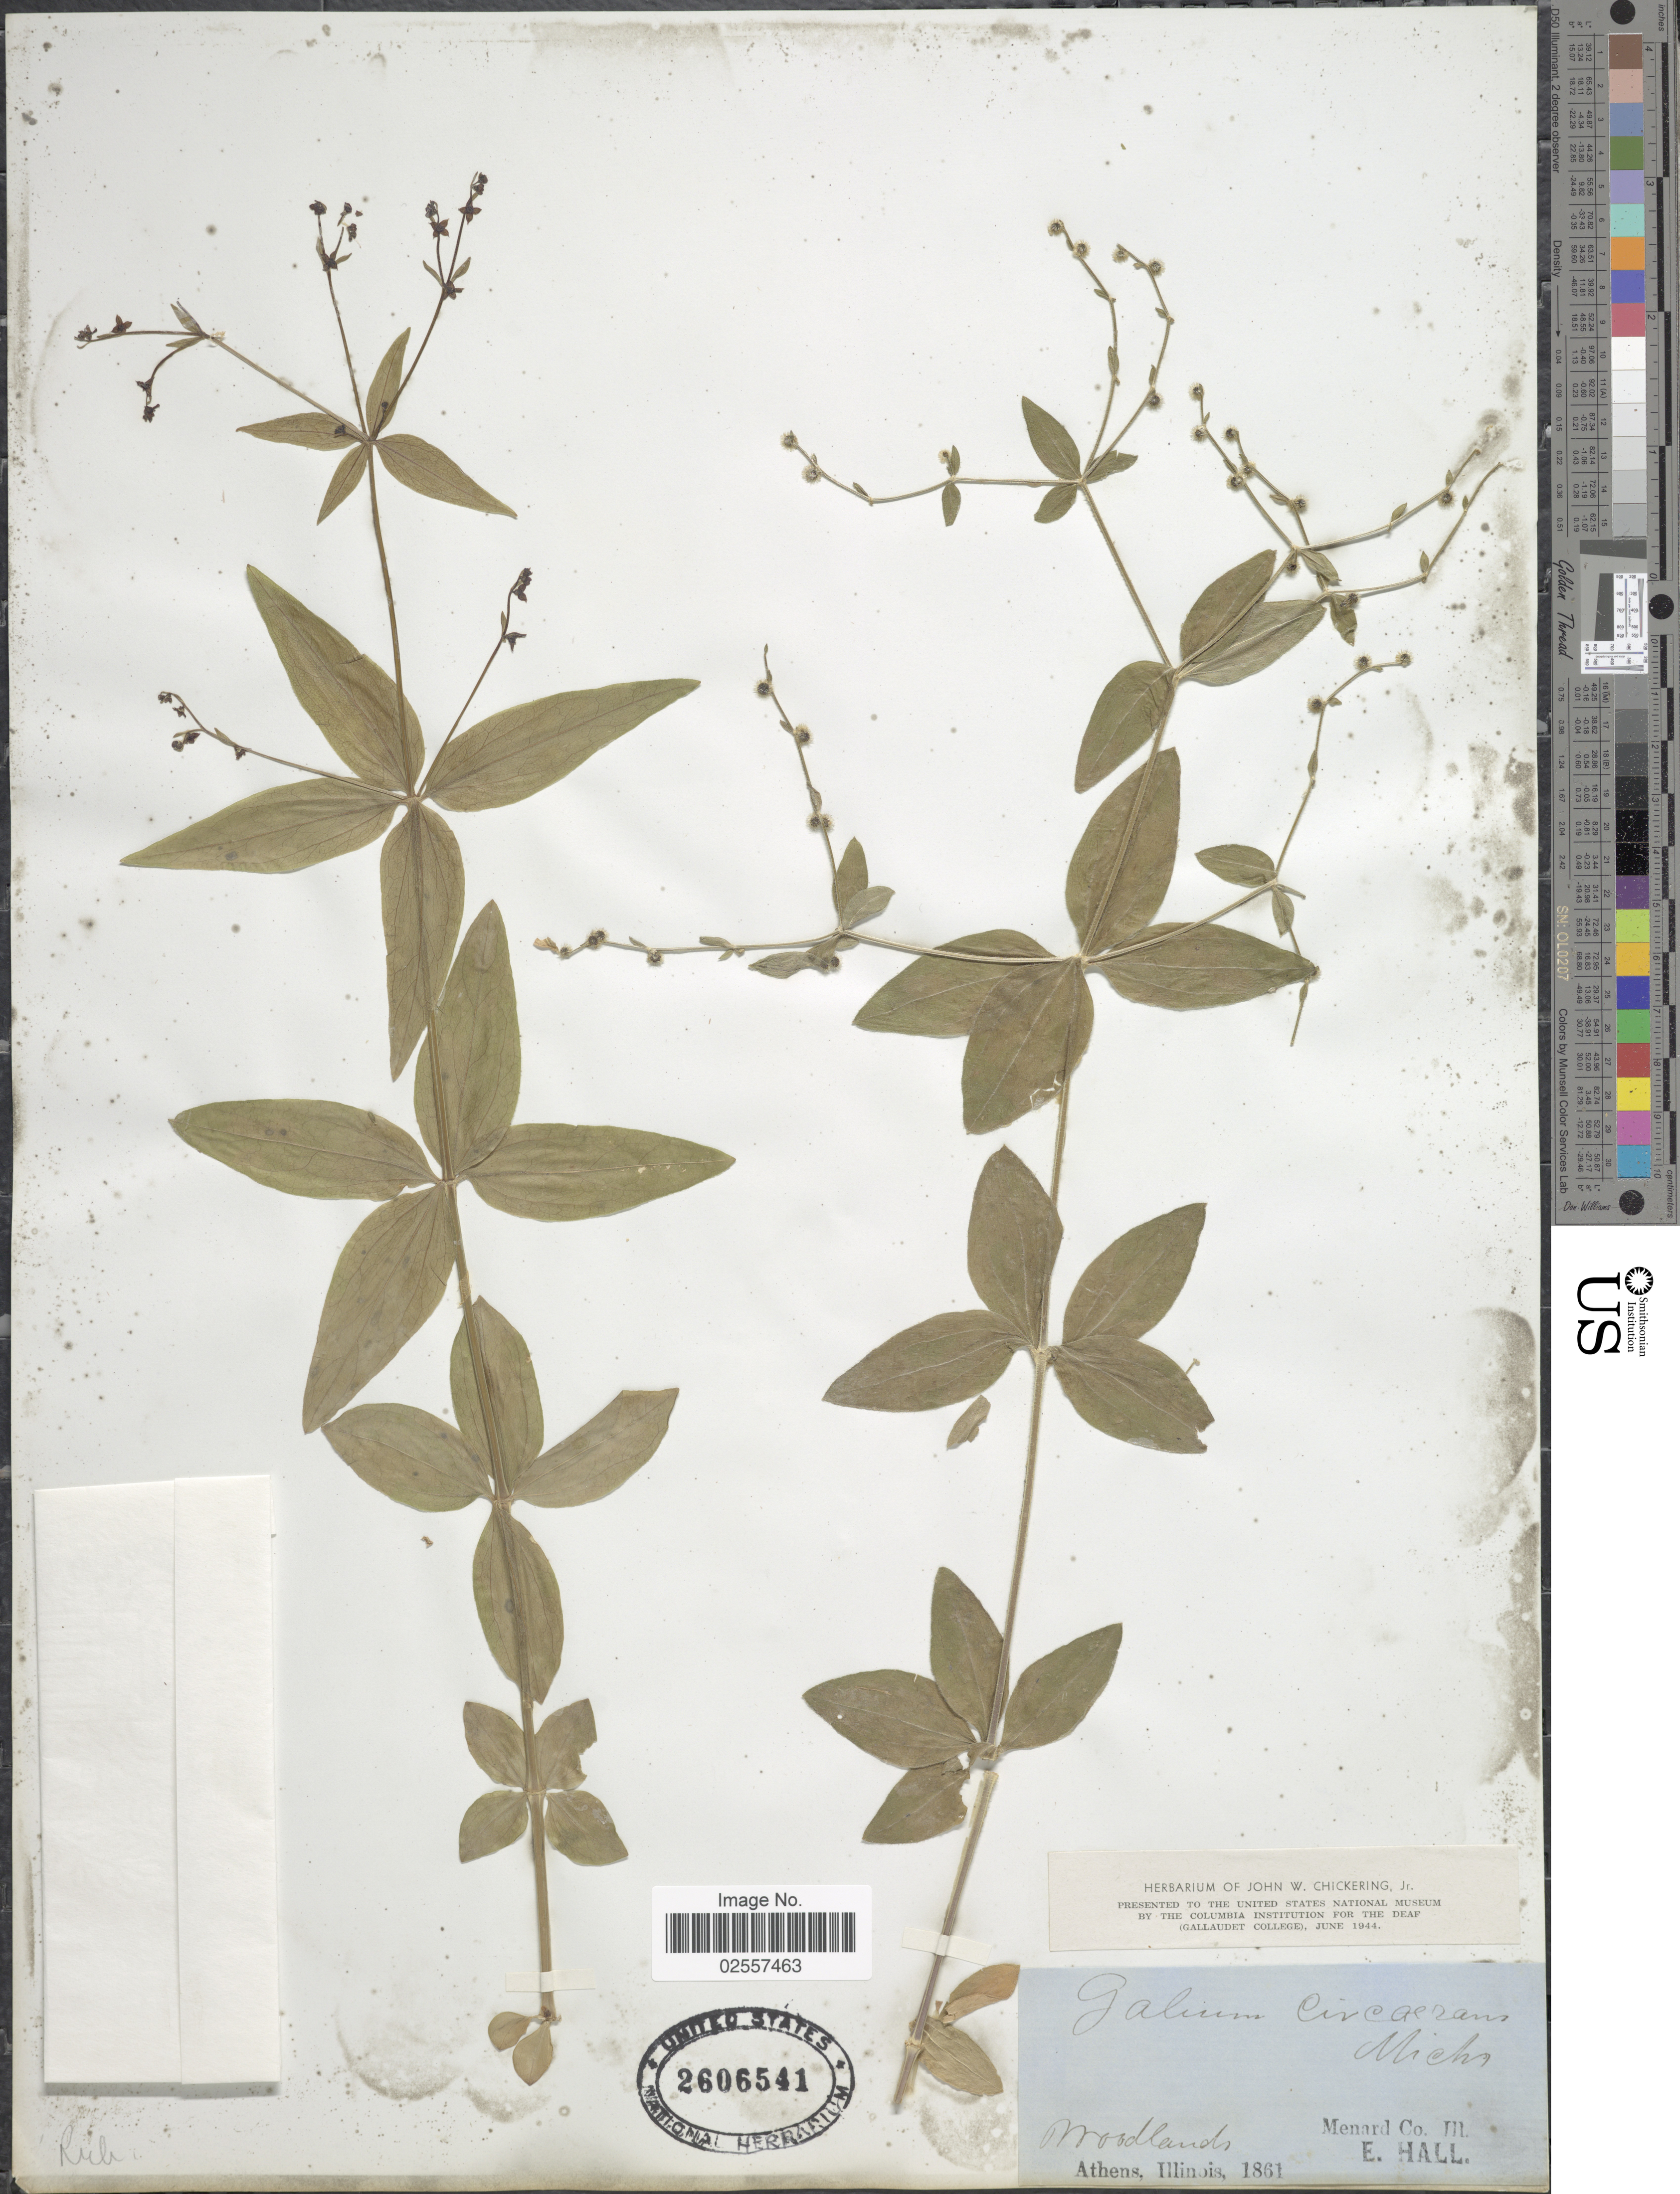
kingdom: Plantae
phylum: Tracheophyta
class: Magnoliopsida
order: Gentianales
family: Rubiaceae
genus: Galium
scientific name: Galium circaezans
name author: Michx.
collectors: E. Hall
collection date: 1861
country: United States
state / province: Illinois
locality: Woodlands, Menard Co, Athens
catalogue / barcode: US 2606541